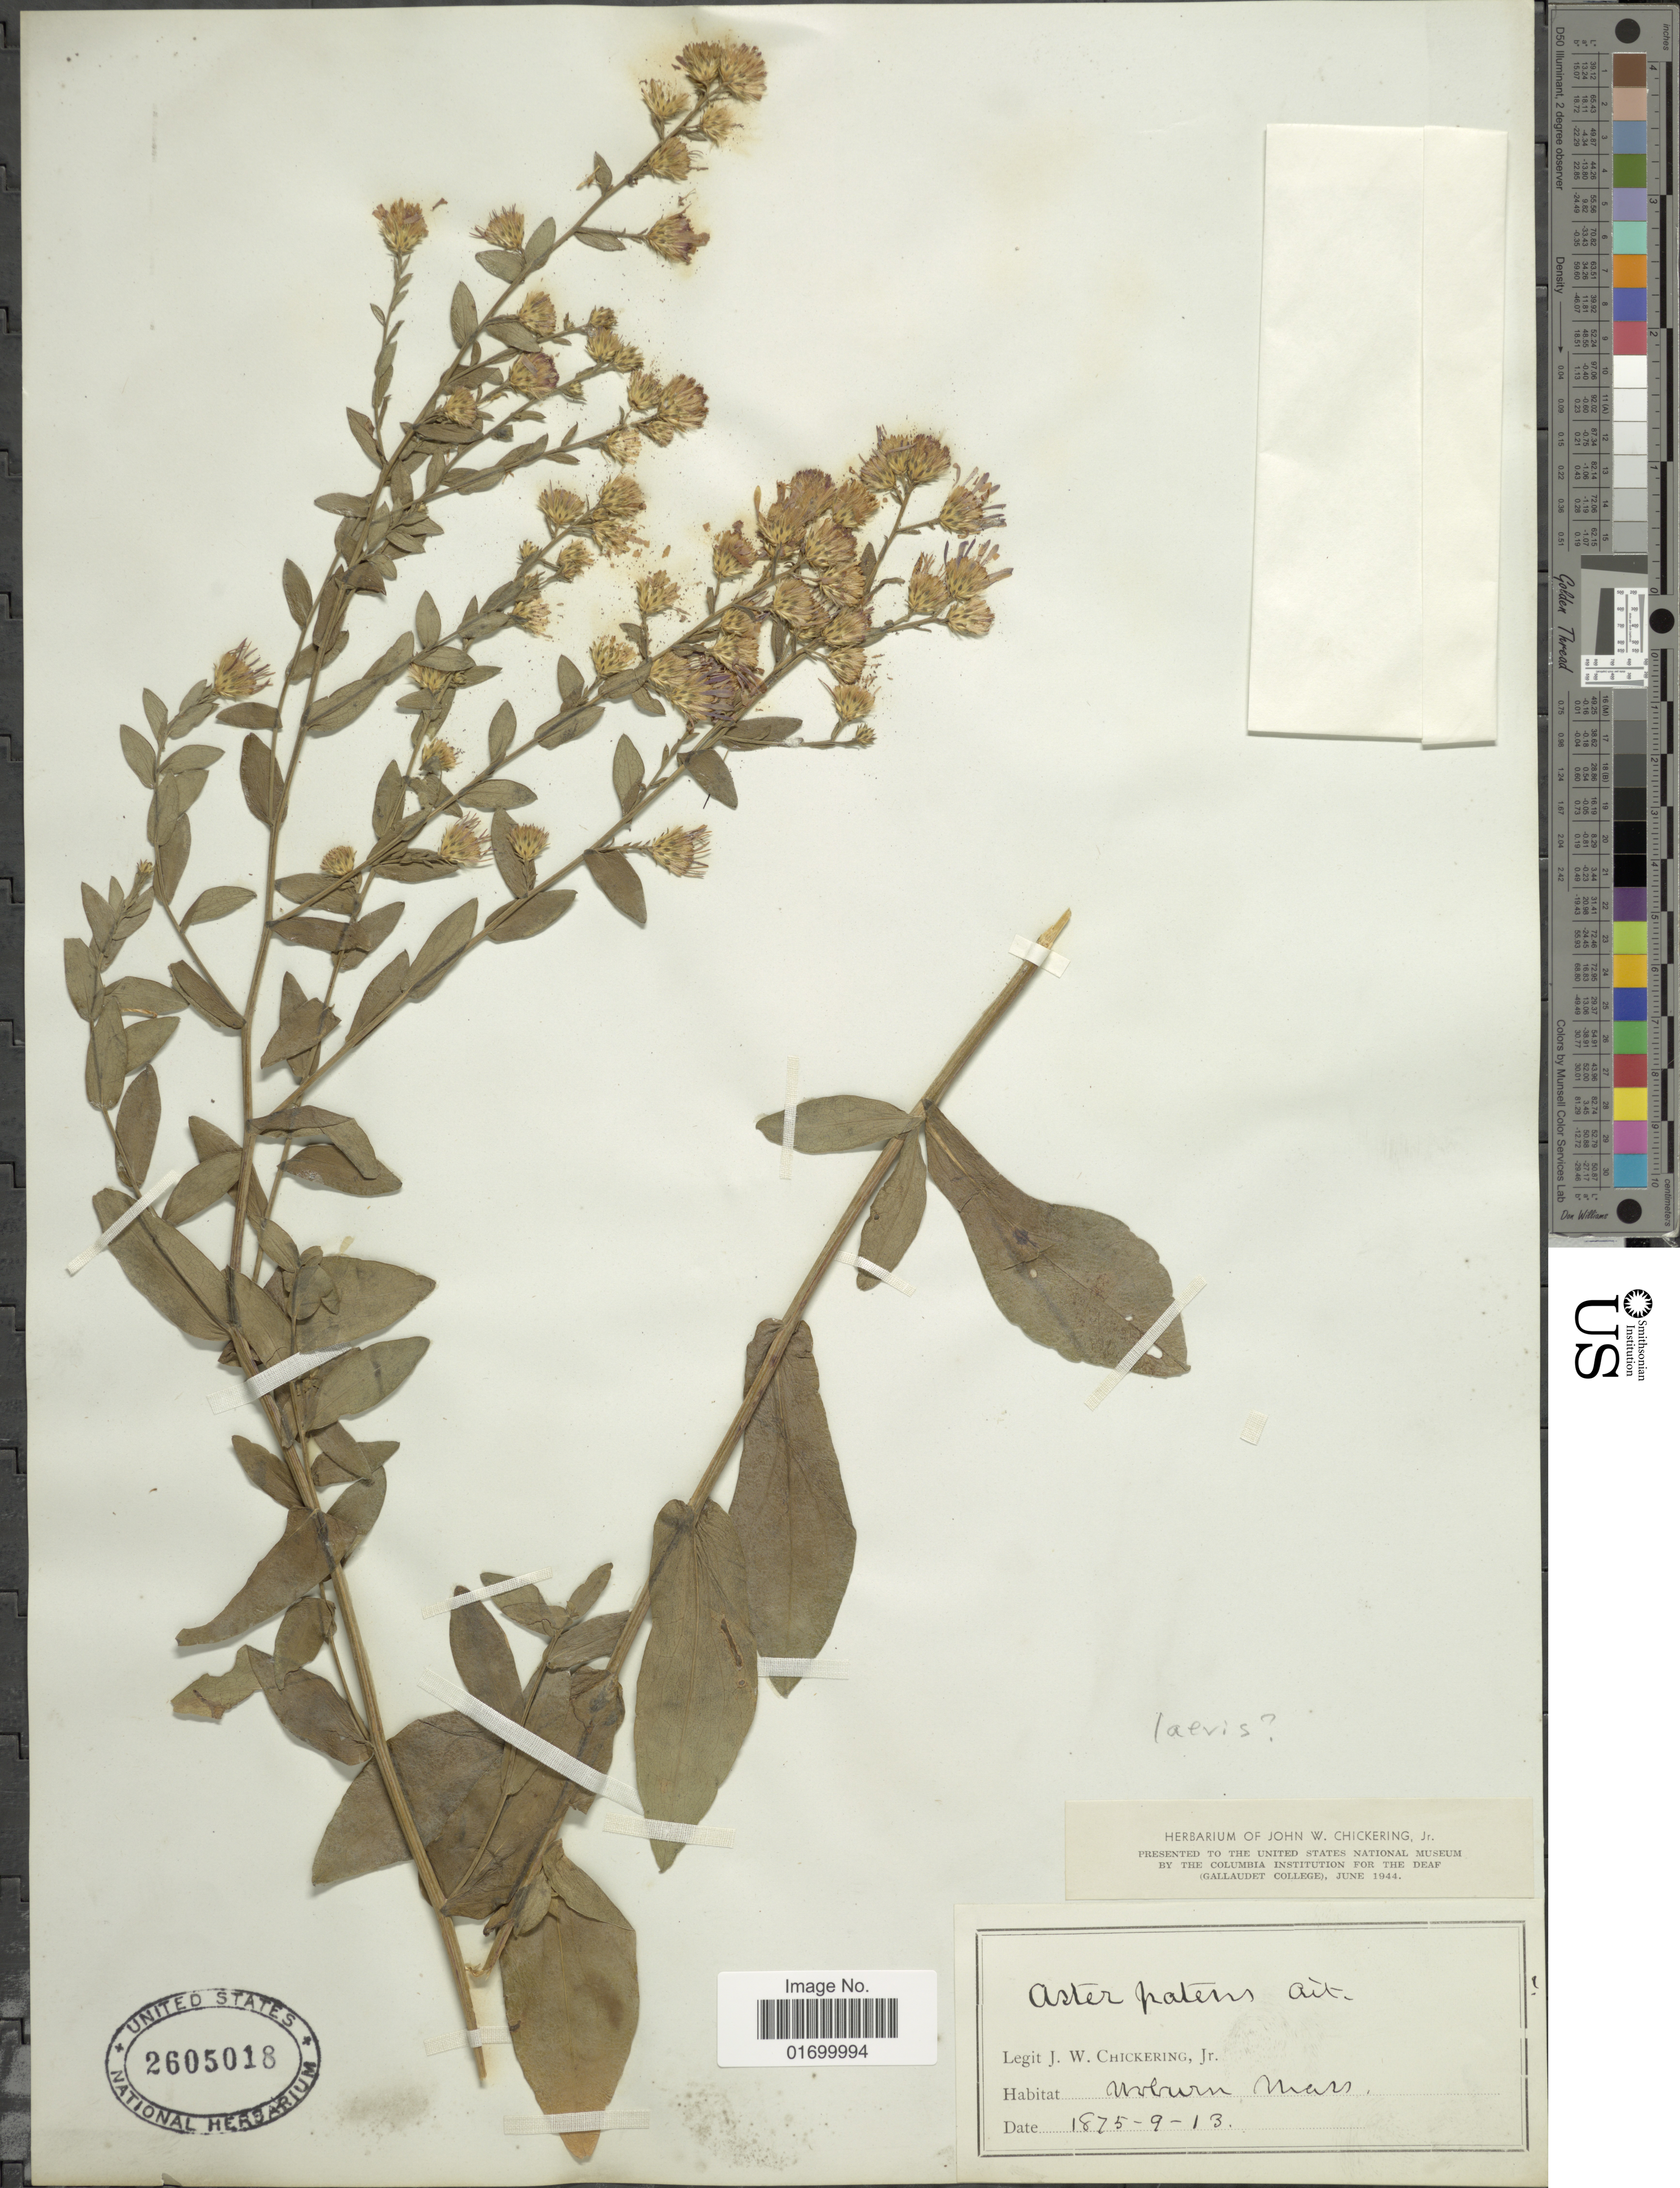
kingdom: Plantae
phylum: Tracheophyta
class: Magnoliopsida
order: Asterales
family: Asteraceae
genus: Symphyotrichum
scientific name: Symphyotrichum laeve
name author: (L.) Á. Löve & D. Löve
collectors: J. W. Chickering Jr.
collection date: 1875-09-13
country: United States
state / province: Massachusetts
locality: Auburn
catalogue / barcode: US 2605018